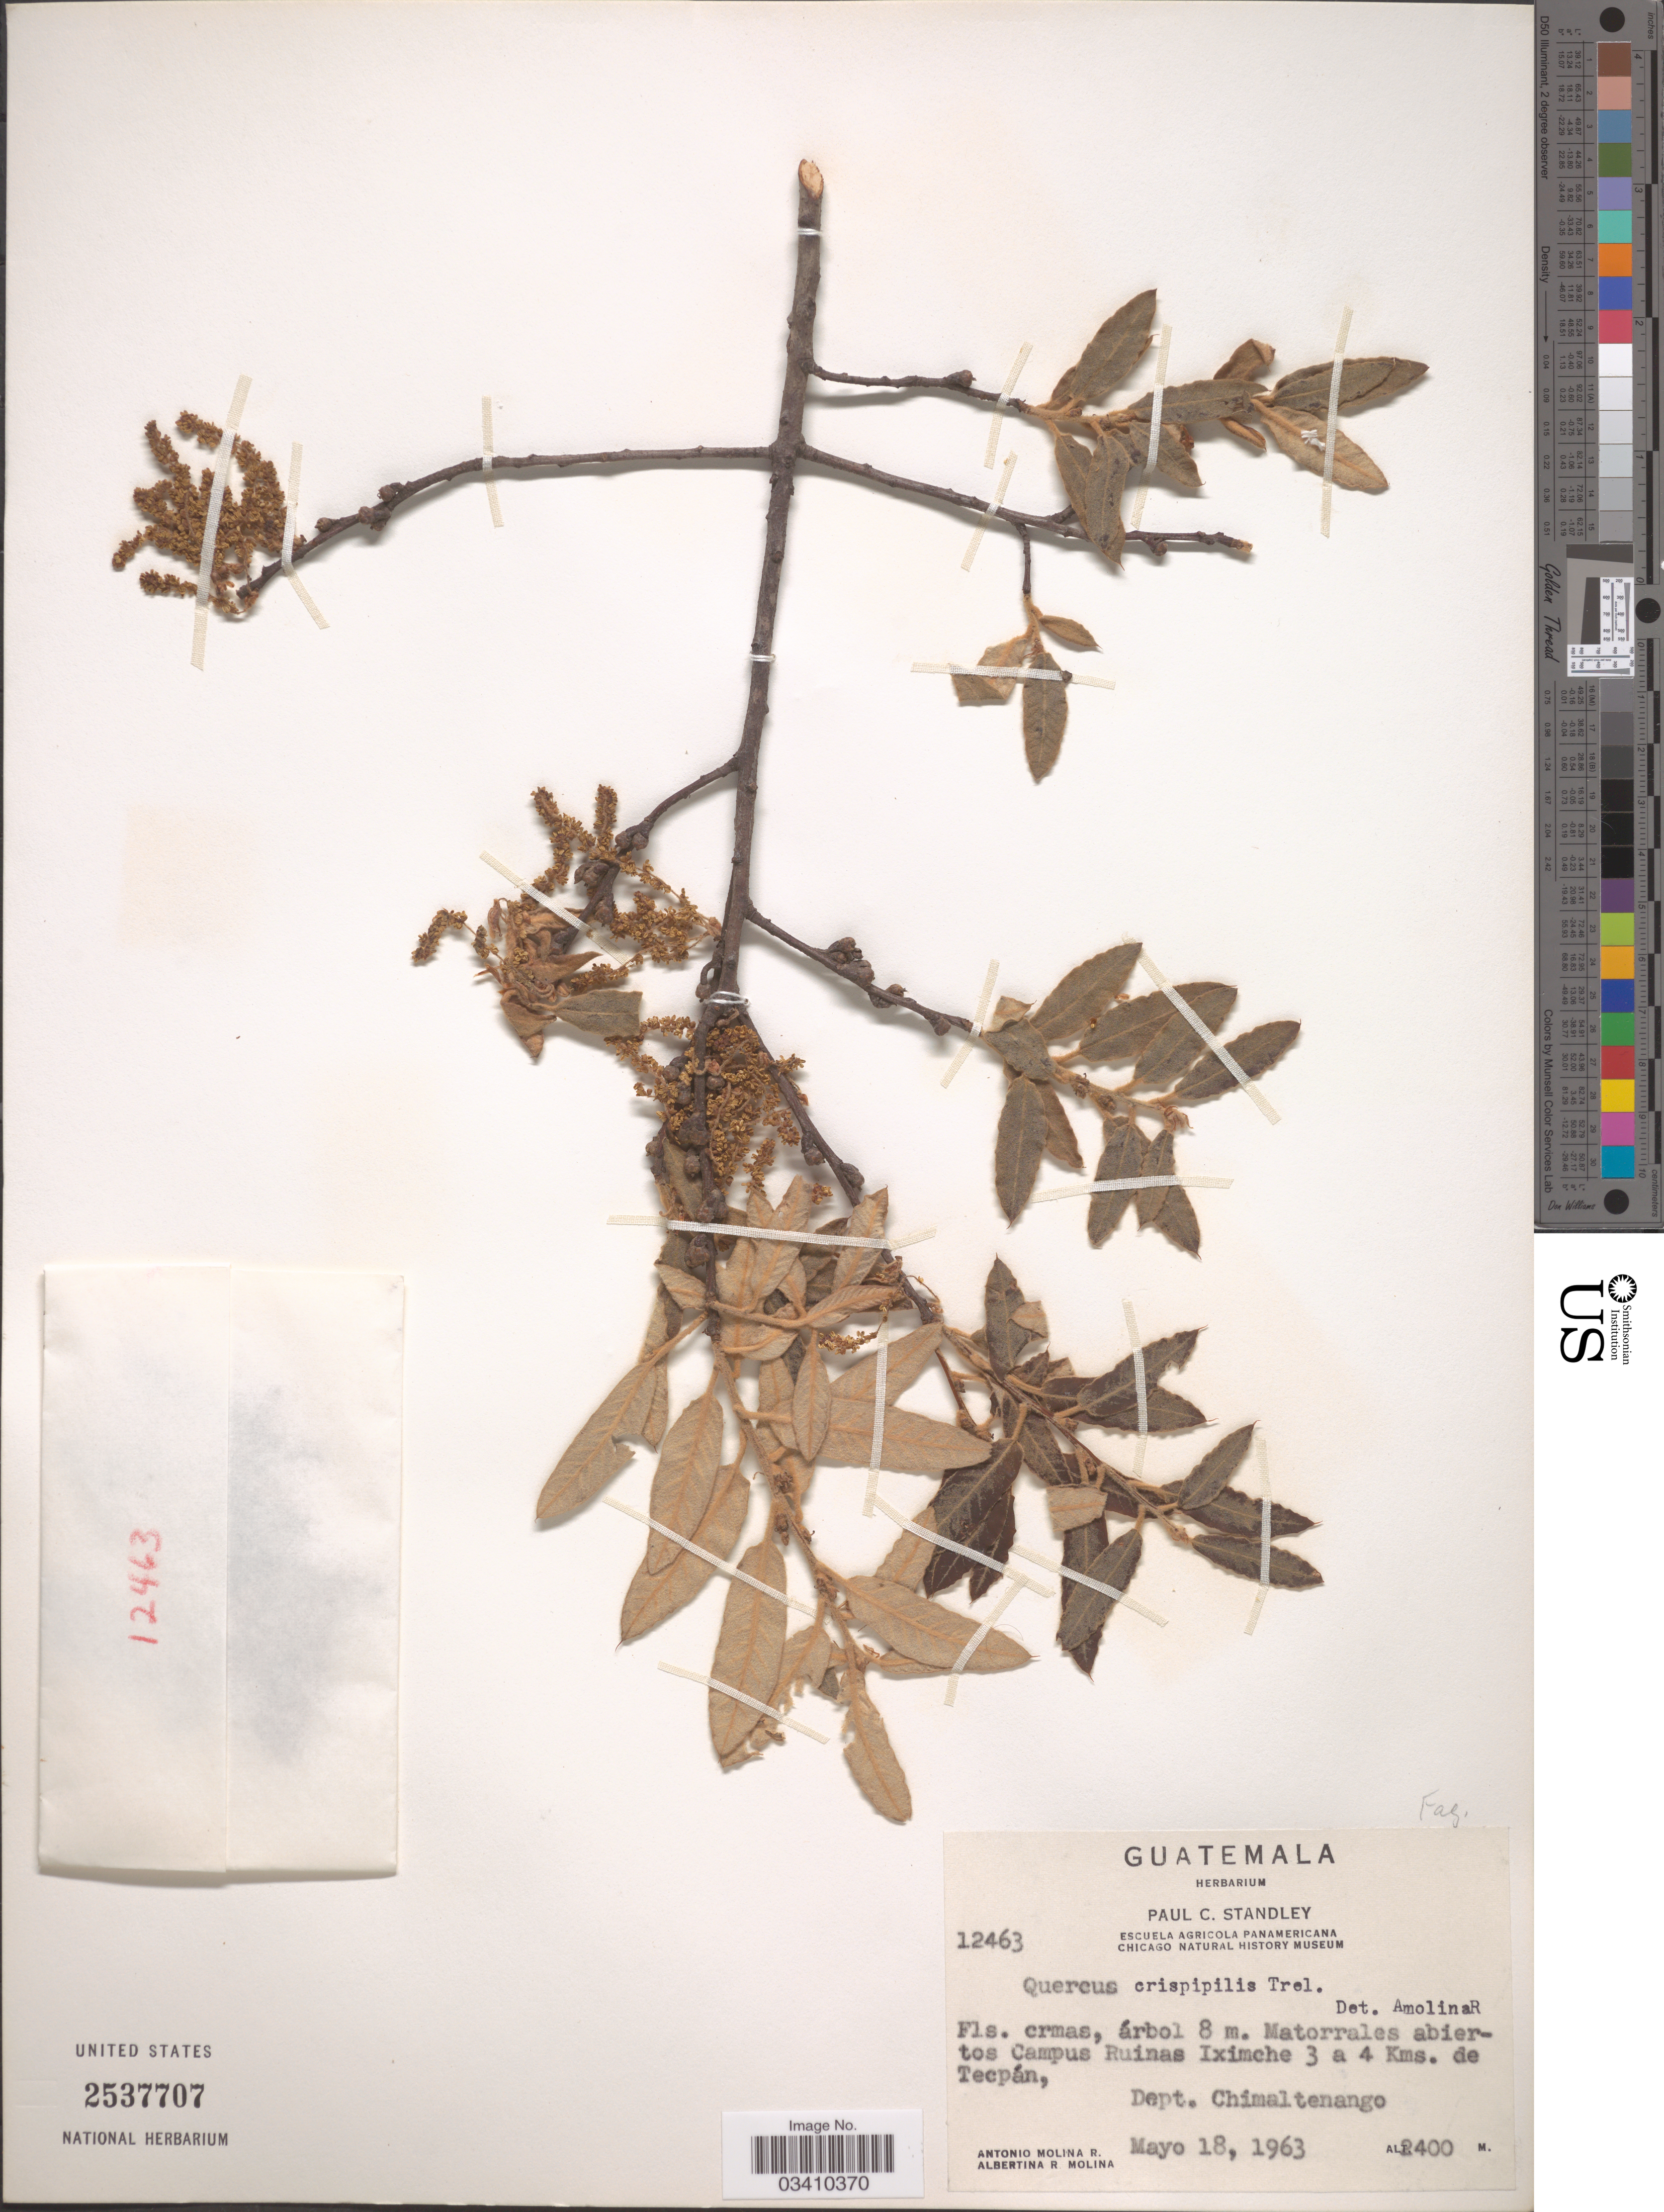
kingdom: Plantae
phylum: Tracheophyta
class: Magnoliopsida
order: Fagales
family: Fagaceae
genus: Quercus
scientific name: Quercus crispipilis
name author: Trel.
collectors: L. O. Williams & A. R. Molina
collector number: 12463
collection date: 1963-05-18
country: Guatemala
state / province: Chimaltenango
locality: Matorrales abiertos Campus Ruinas Iximche 3 a 4 Kms. de Tecpán, Dept. Chimaltenango.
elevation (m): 2400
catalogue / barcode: US 2537707